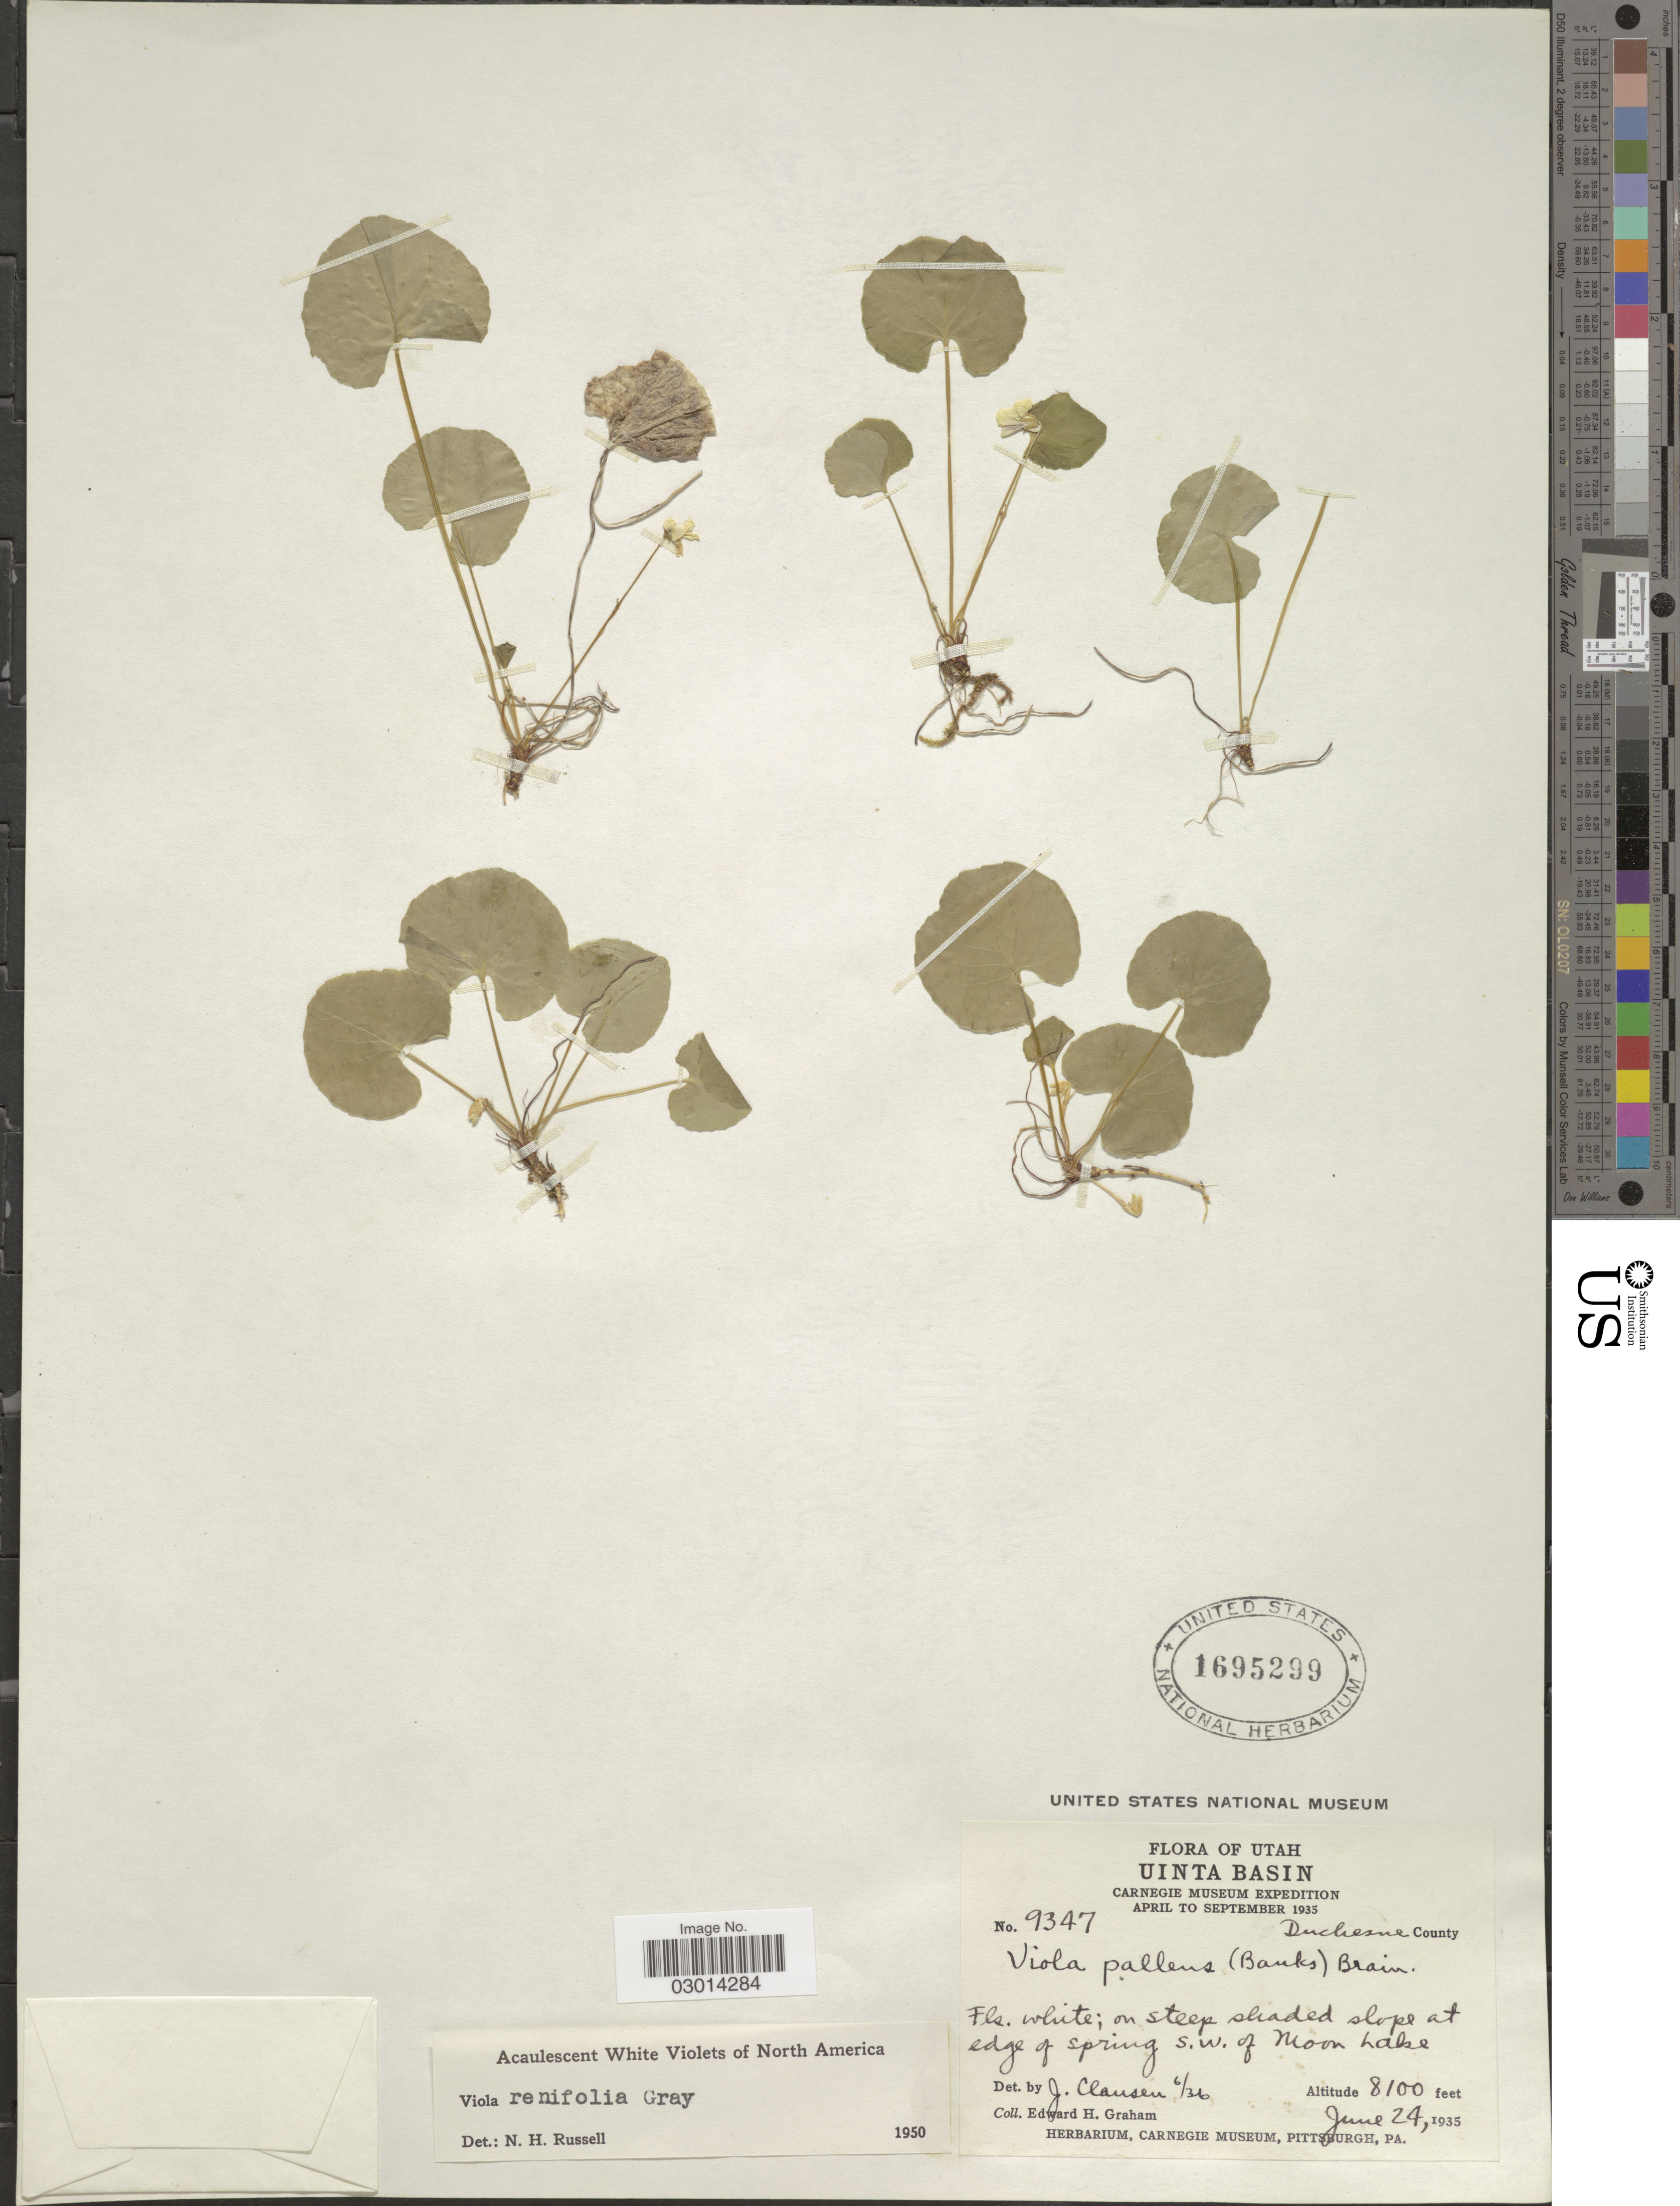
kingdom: Plantae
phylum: Tracheophyta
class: Magnoliopsida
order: Malpighiales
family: Violaceae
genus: Viola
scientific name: Viola renifolia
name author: A. Gray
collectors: E. H. Graham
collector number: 9347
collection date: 1935-06-24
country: United States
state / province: Utah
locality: Uinta Basin. Duchesne County. Slope at edge of spring s.w. of Moon Lake.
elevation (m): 2469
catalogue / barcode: US 1695299